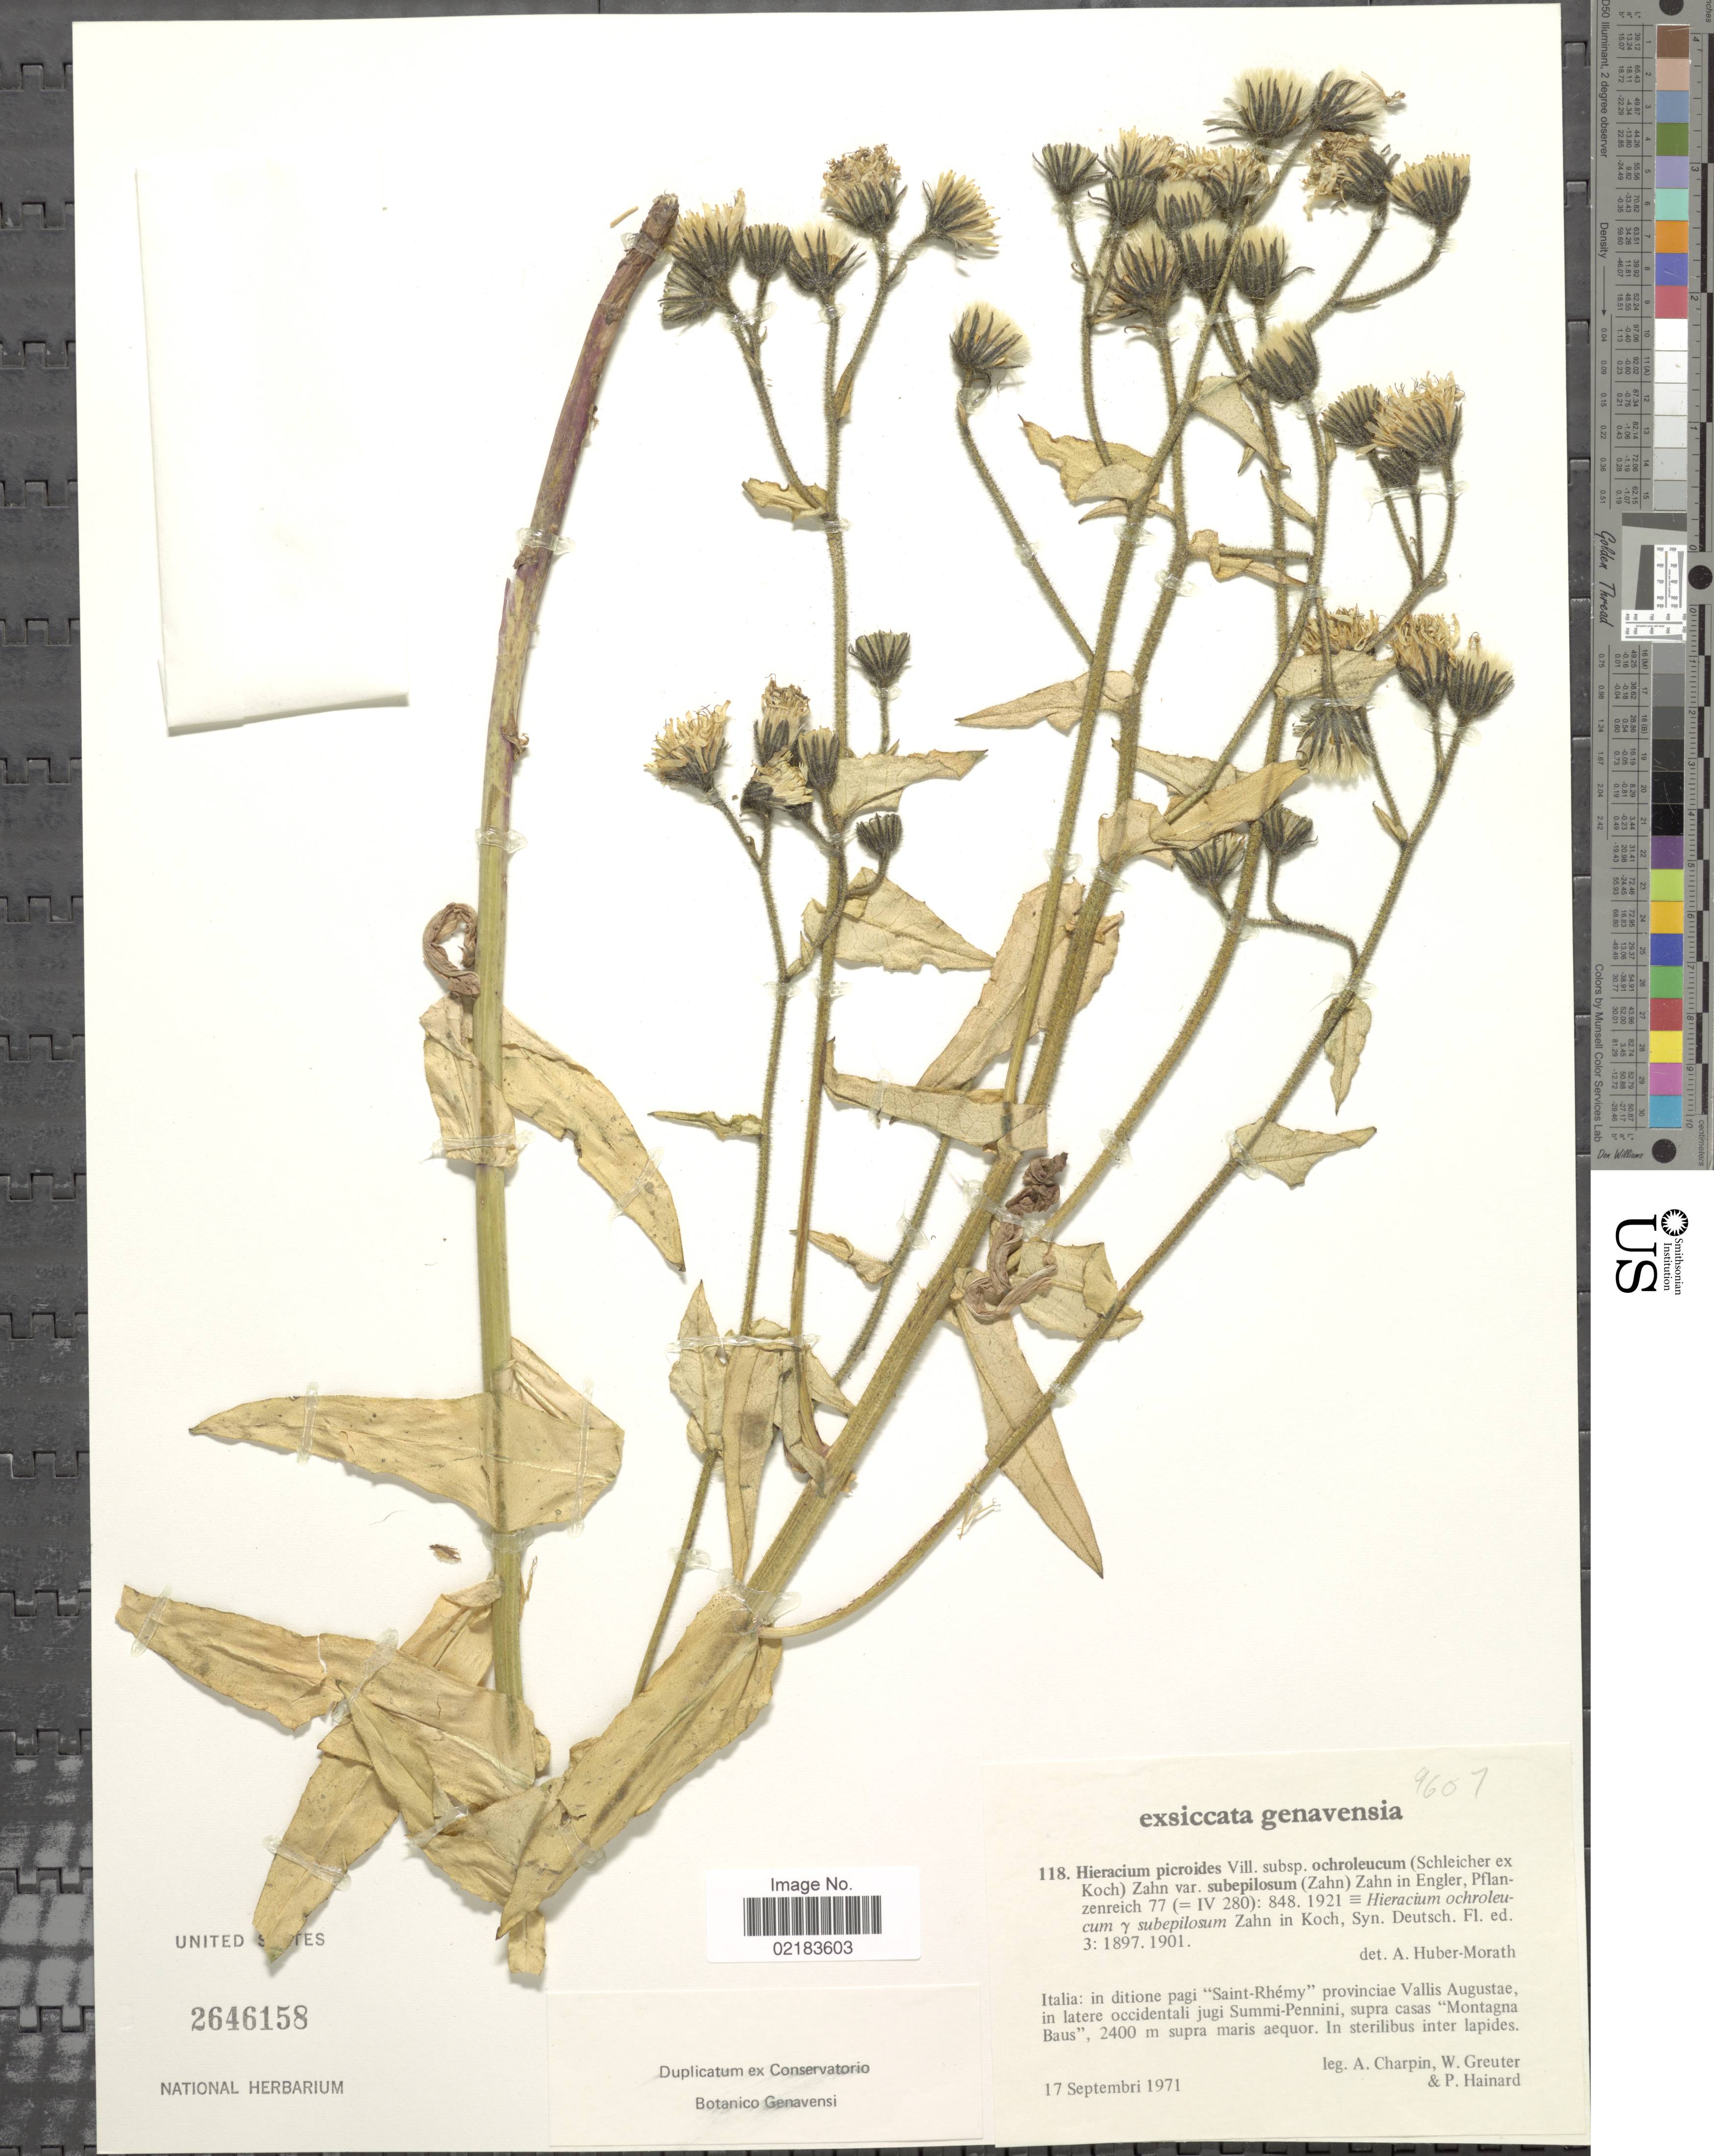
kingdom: Plantae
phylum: Tracheophyta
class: Magnoliopsida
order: Asterales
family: Asteraceae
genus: Hieracium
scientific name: Hieracium picroides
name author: Vill.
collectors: A. Charpin, W. Greuter & P. Hainard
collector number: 118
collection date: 1971-09-17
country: Italy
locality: In ditione pagi Saint-Rhémy provinciae Vallis Augustae in latere occidentali jugio Summi-Pennini, supra casas Montagna baus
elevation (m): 2400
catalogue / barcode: US 2646158